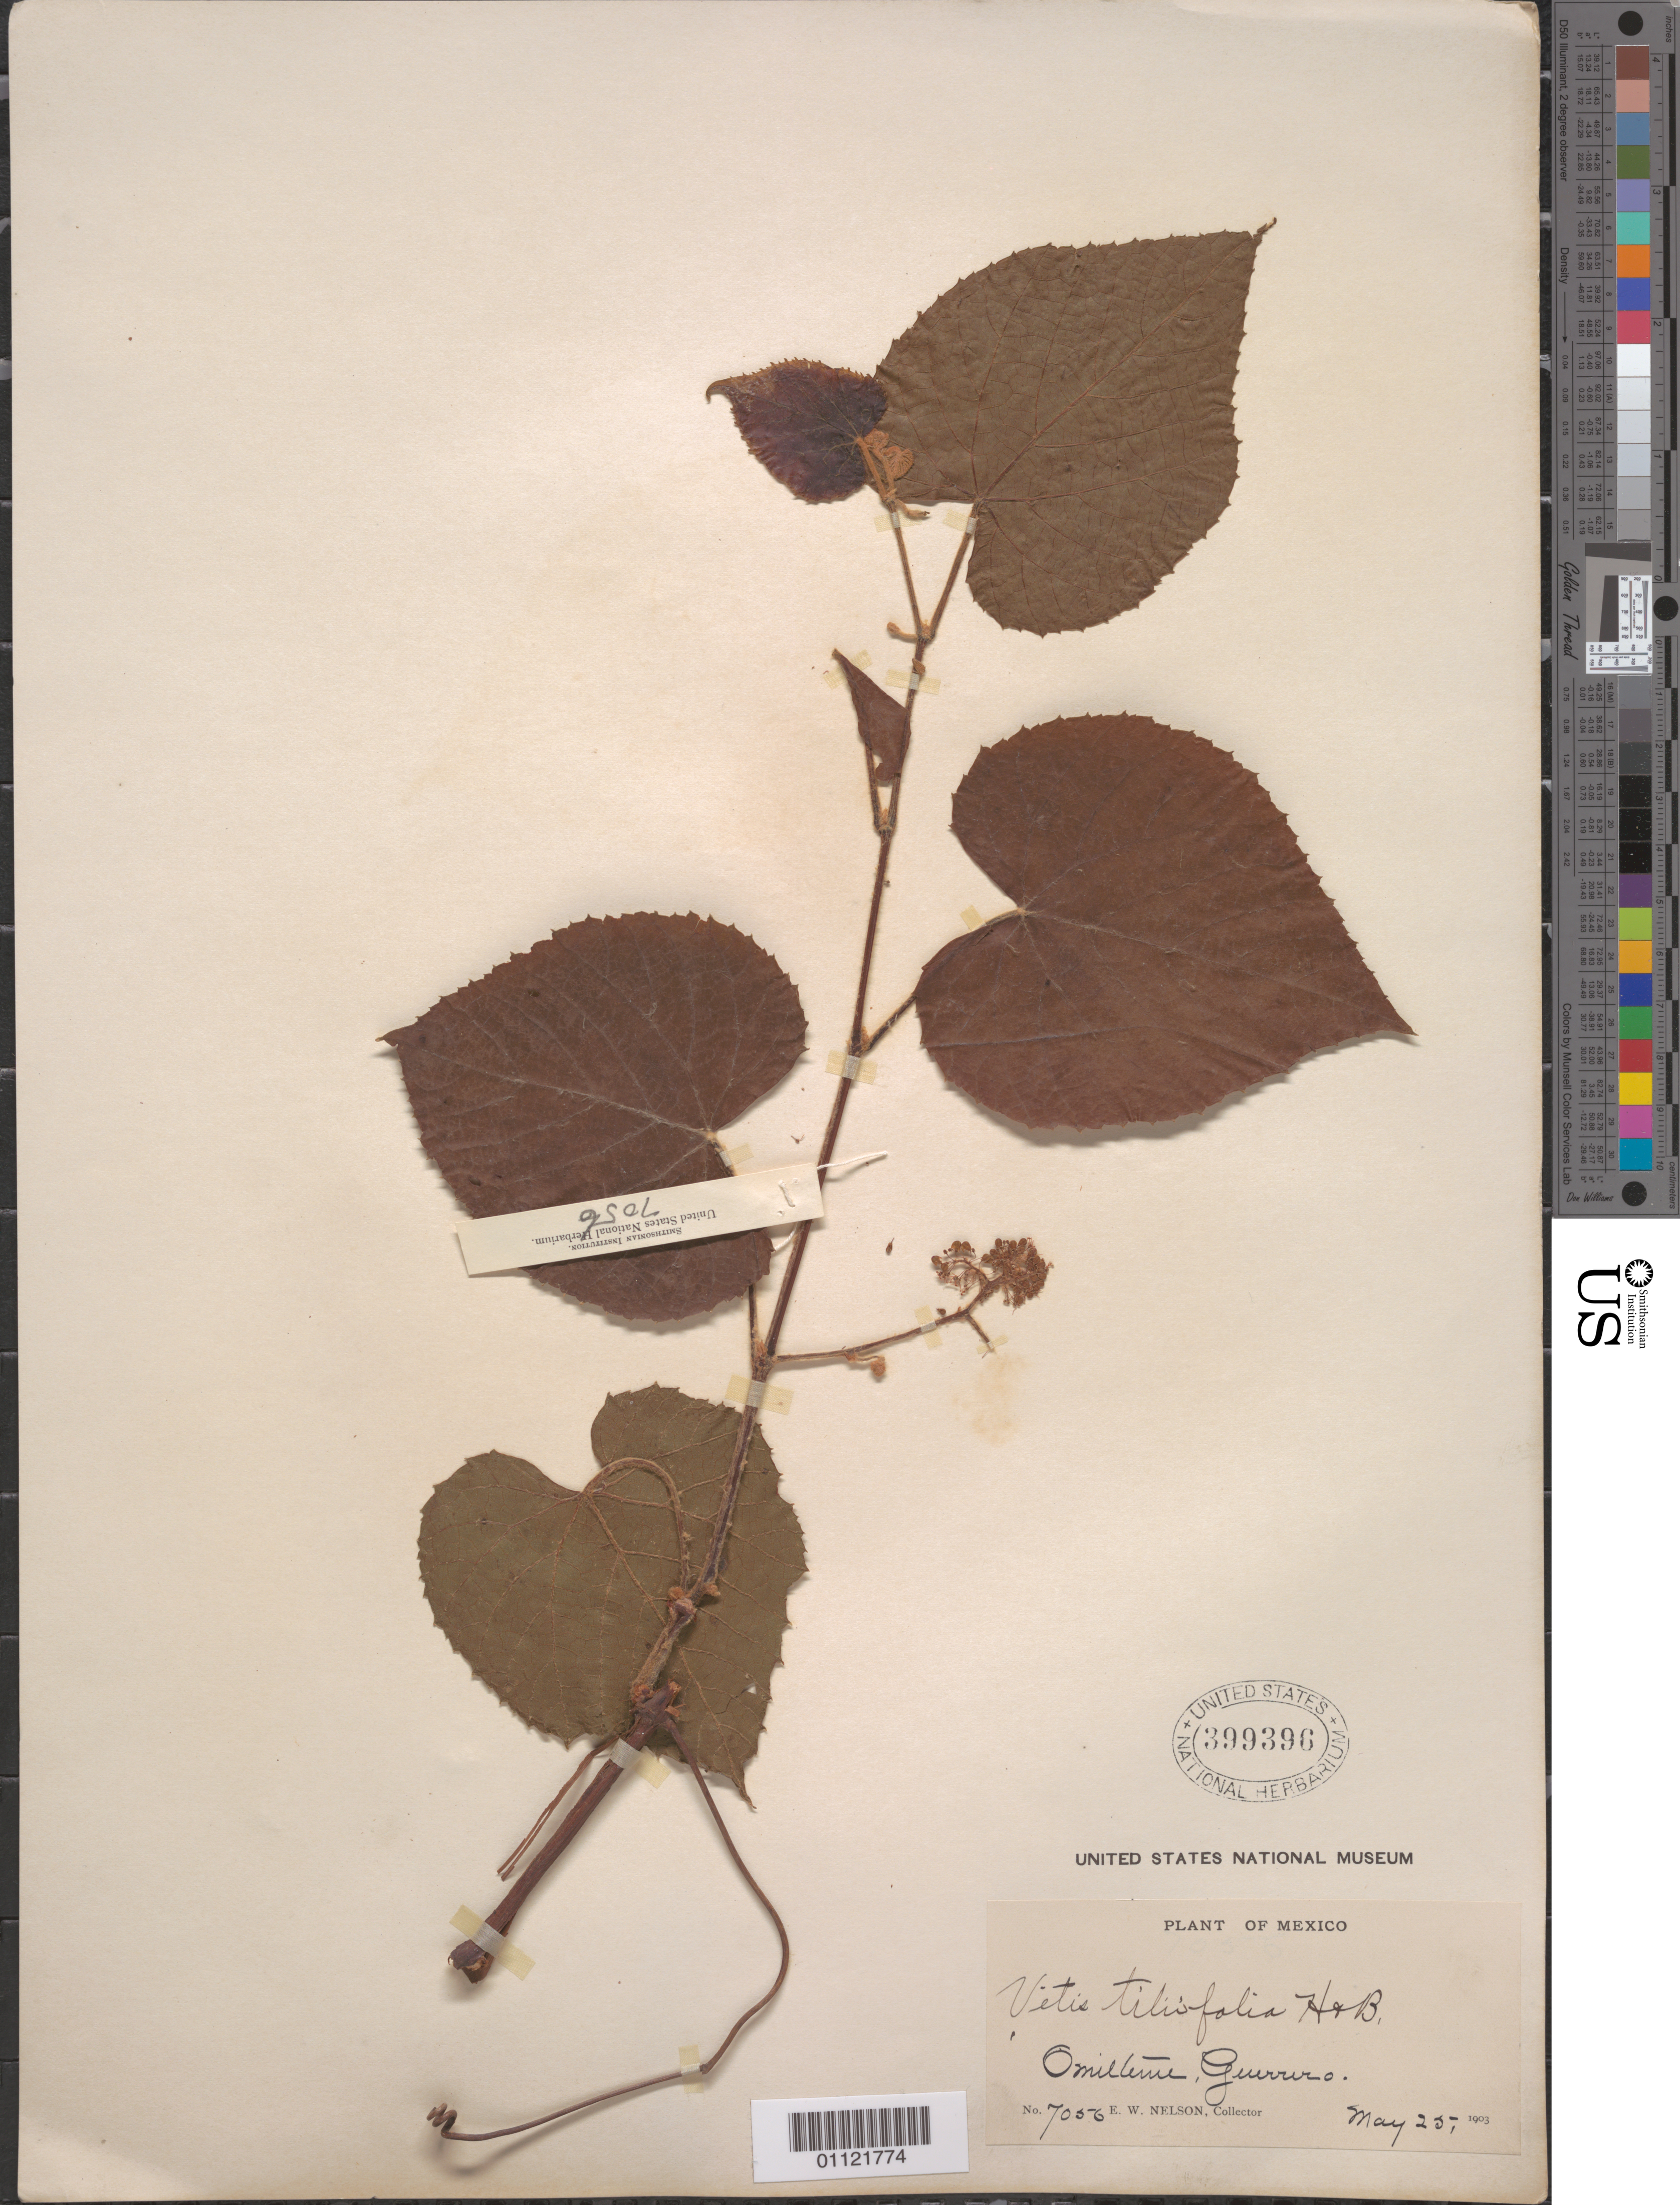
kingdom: Plantae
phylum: Tracheophyta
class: Magnoliopsida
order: Vitales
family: Vitaceae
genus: Vitis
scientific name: Vitis tiliifolia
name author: Humb. & Bonpl. ex Schult.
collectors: E. W. Nelson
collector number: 7056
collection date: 1903-05-25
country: Mexico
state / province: Guerrero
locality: Omiltemi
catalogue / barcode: US 399396